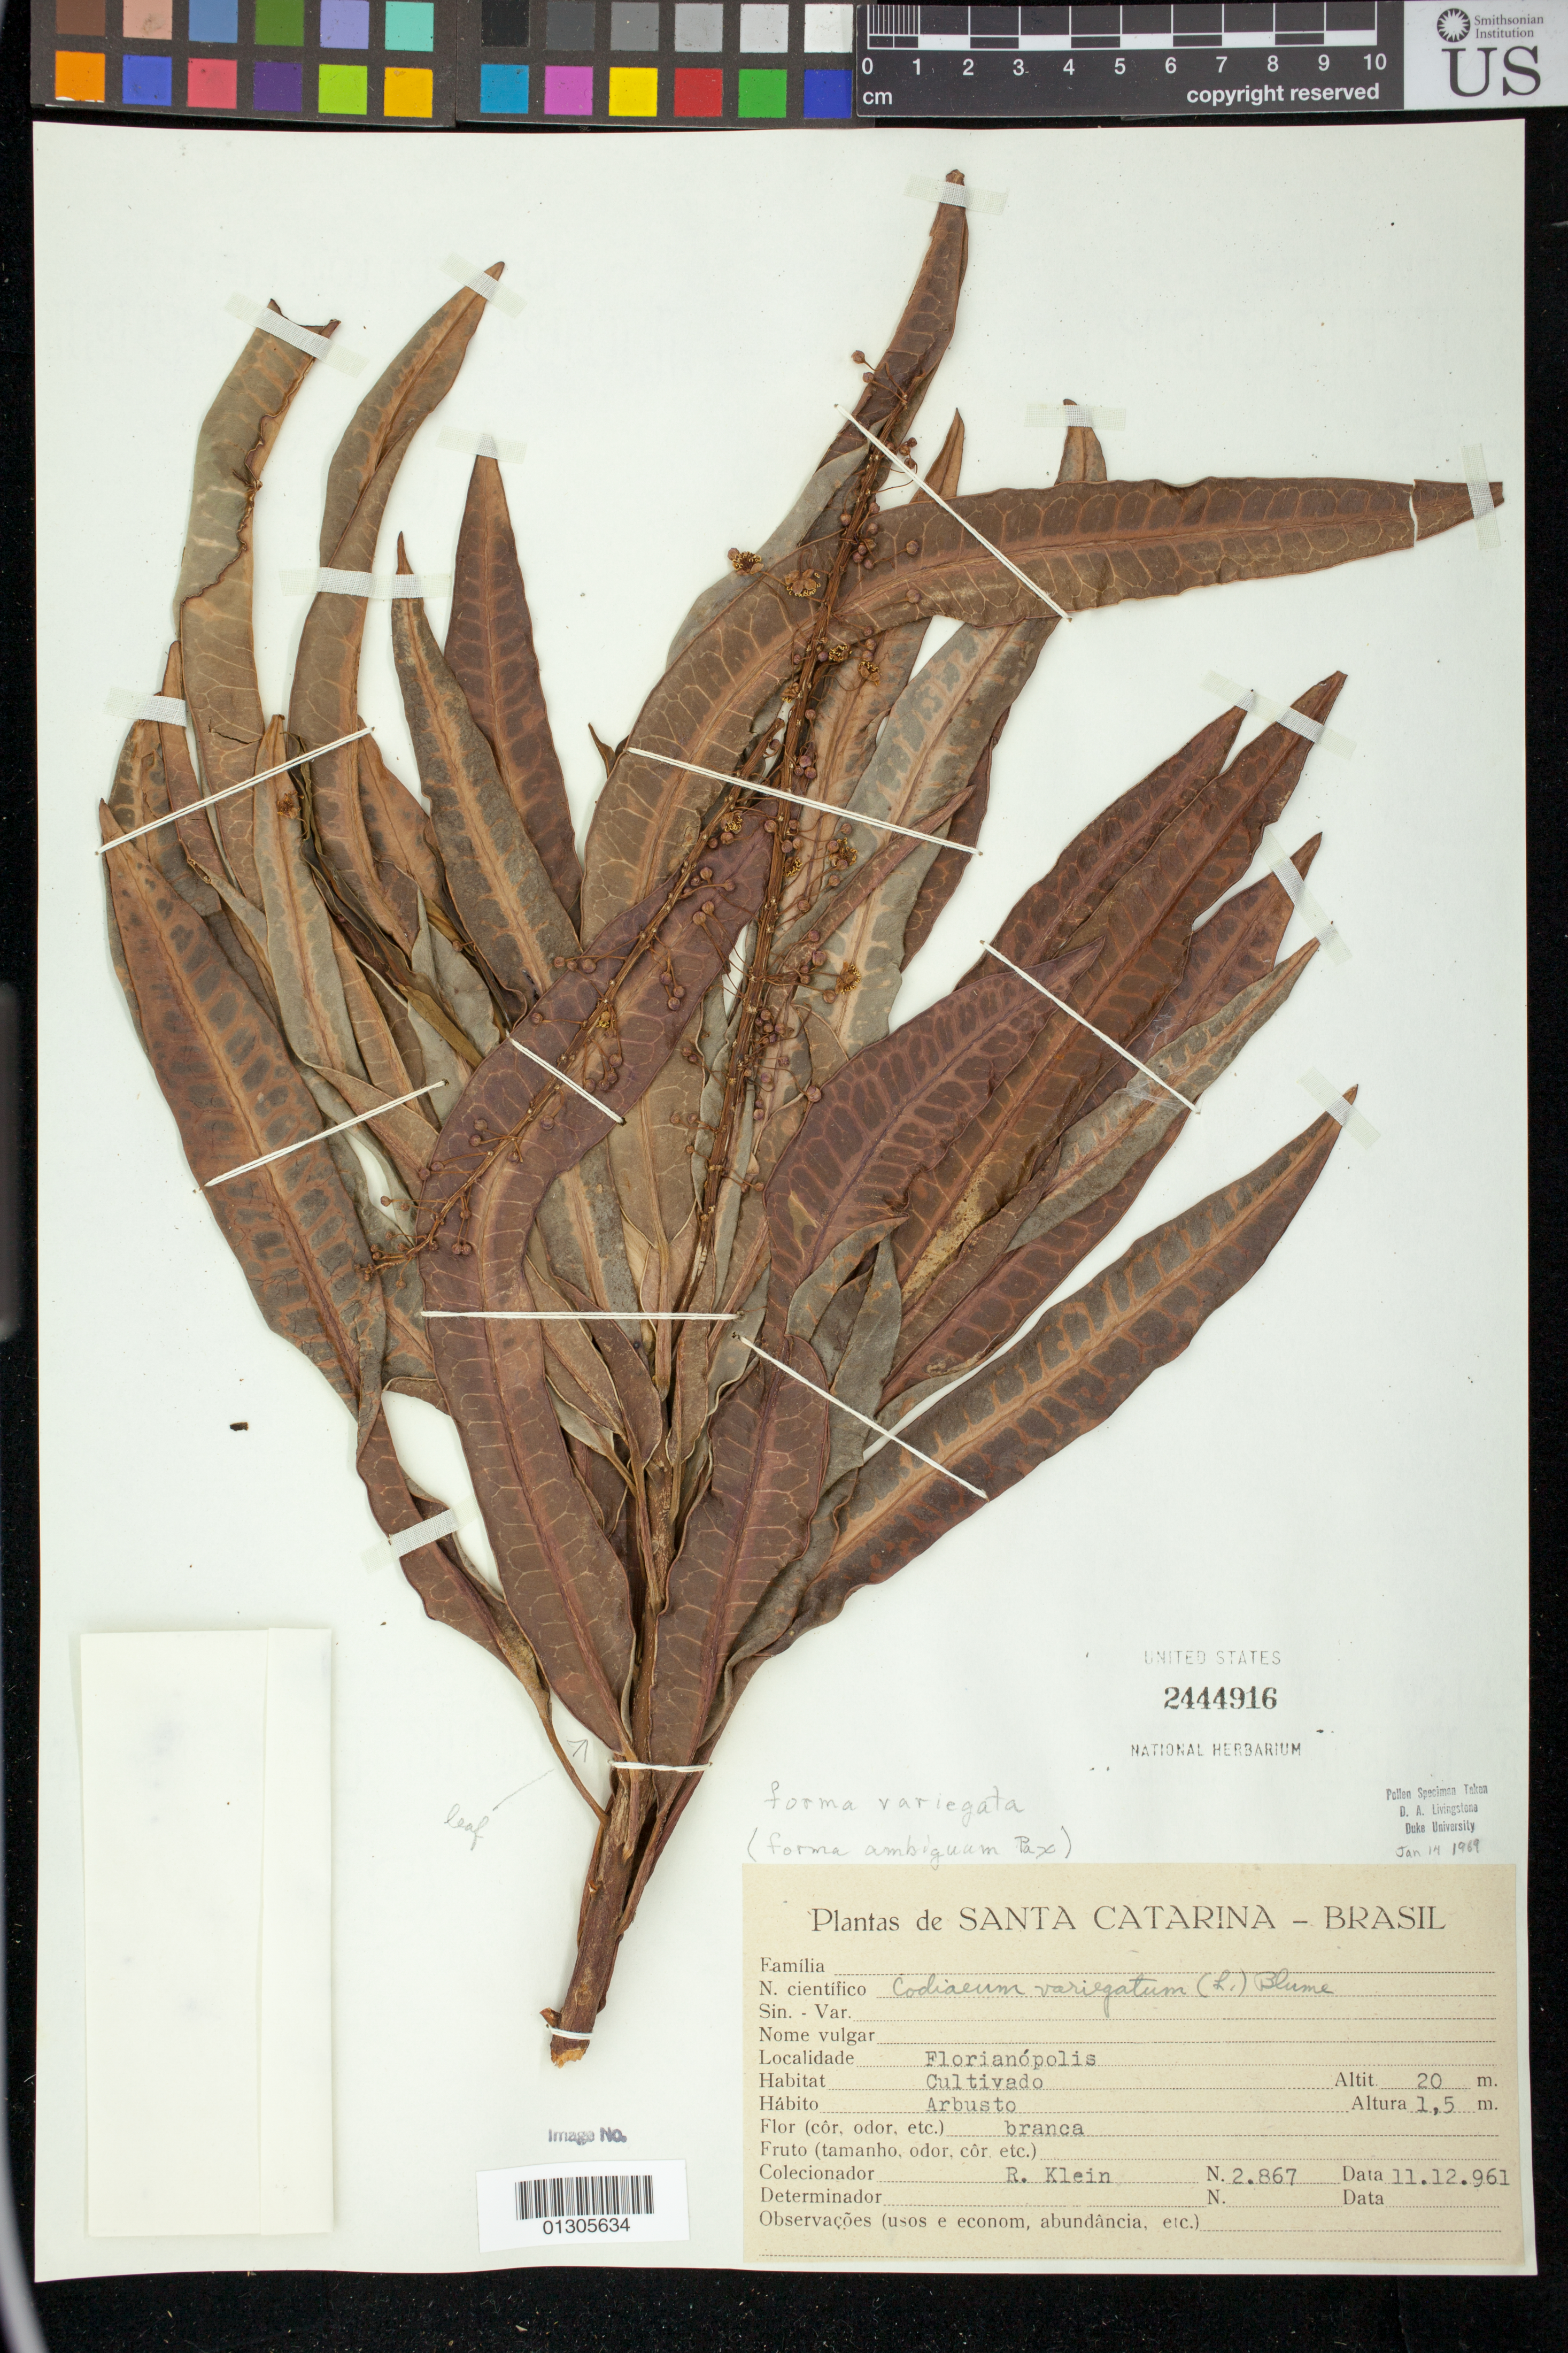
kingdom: Plantae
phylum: Tracheophyta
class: Magnoliopsida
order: Malpighiales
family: Euphorbiaceae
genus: Codiaeum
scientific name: Codiaeum variegatum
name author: (L.) Rumph. ex A. Juss.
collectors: R. M. Klein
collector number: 2867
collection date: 1961-11-12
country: Brazil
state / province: Santa Catarina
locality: Florianopolis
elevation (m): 20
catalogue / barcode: US 2444916